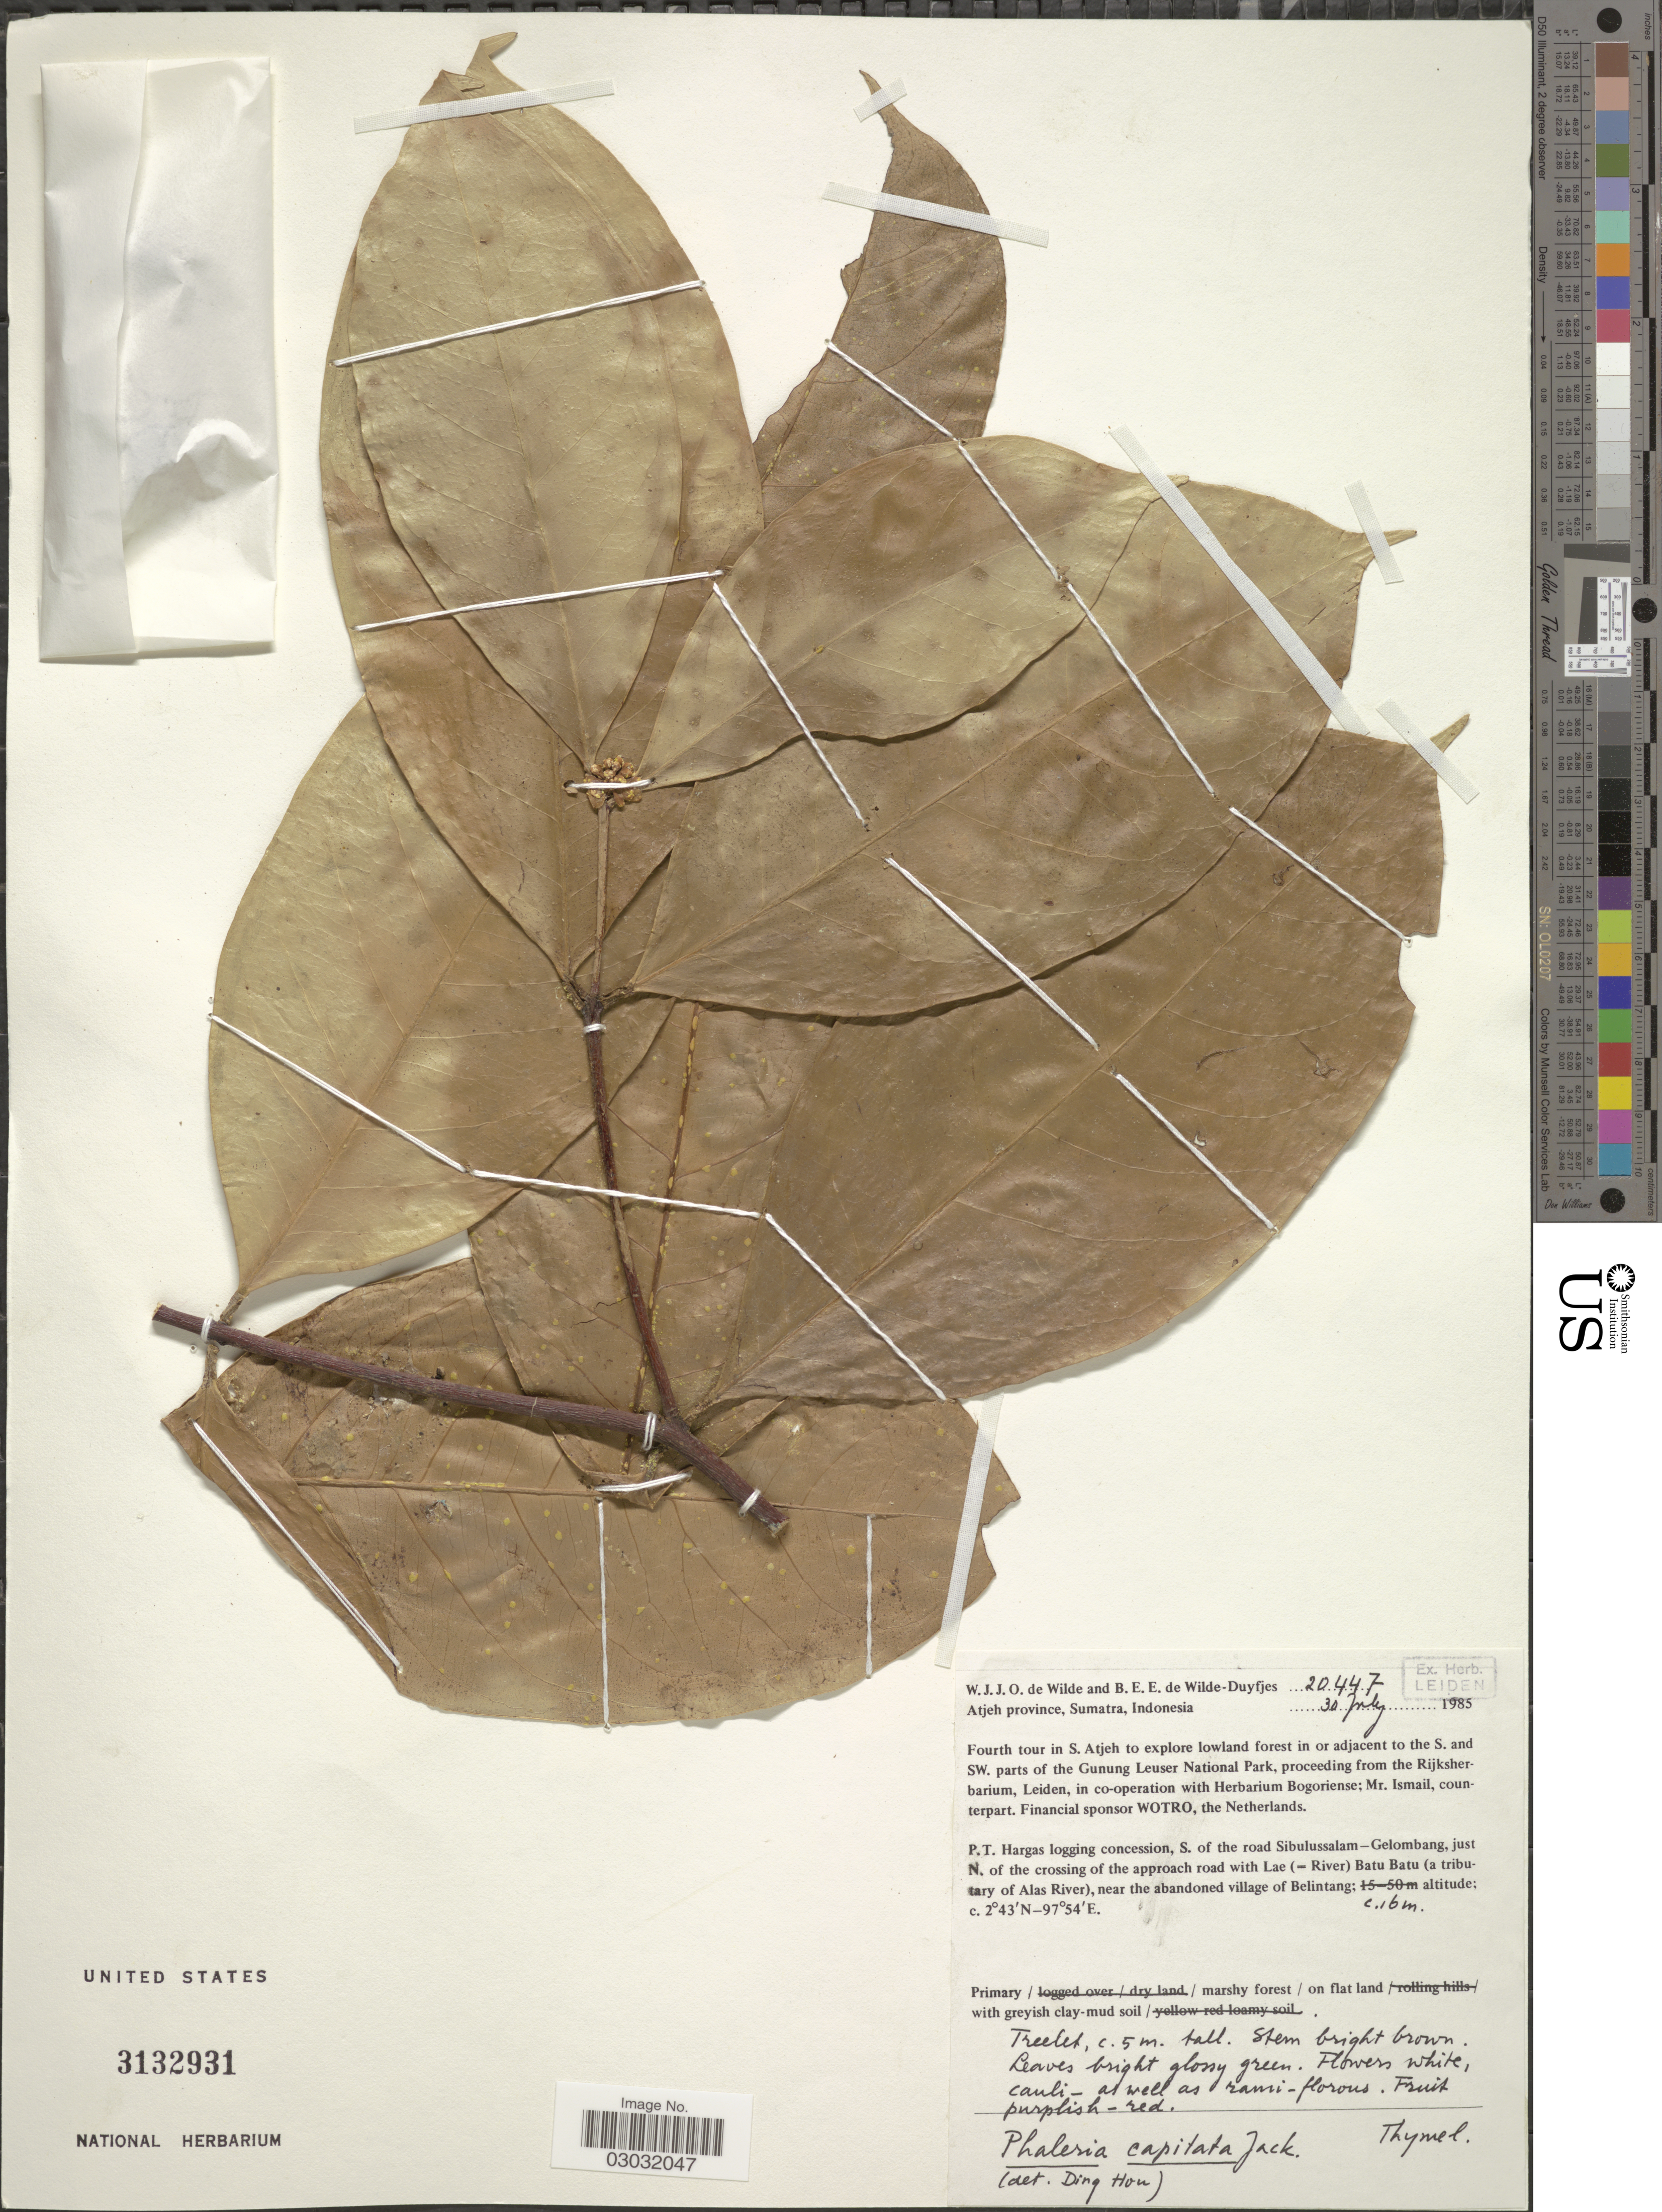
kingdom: Plantae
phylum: Tracheophyta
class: Magnoliopsida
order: Malvales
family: Thymelaeaceae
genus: Phaleria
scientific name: Phaleria capitata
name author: Jack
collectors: W. J. de Wilde & B. E. de Wilde-Duyfjes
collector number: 20447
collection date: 1985-07-30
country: Indonesia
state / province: Sumatra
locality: Atjeh Province, P.T Hargas logging concession, S. of the road Sibulussalam-Gelombang, just N. of the crossing of the approach road with Lae (=River) Batu Batu (a tributary of Alas River), near the abandoned village of Belintang.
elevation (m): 16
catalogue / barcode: US 3132931